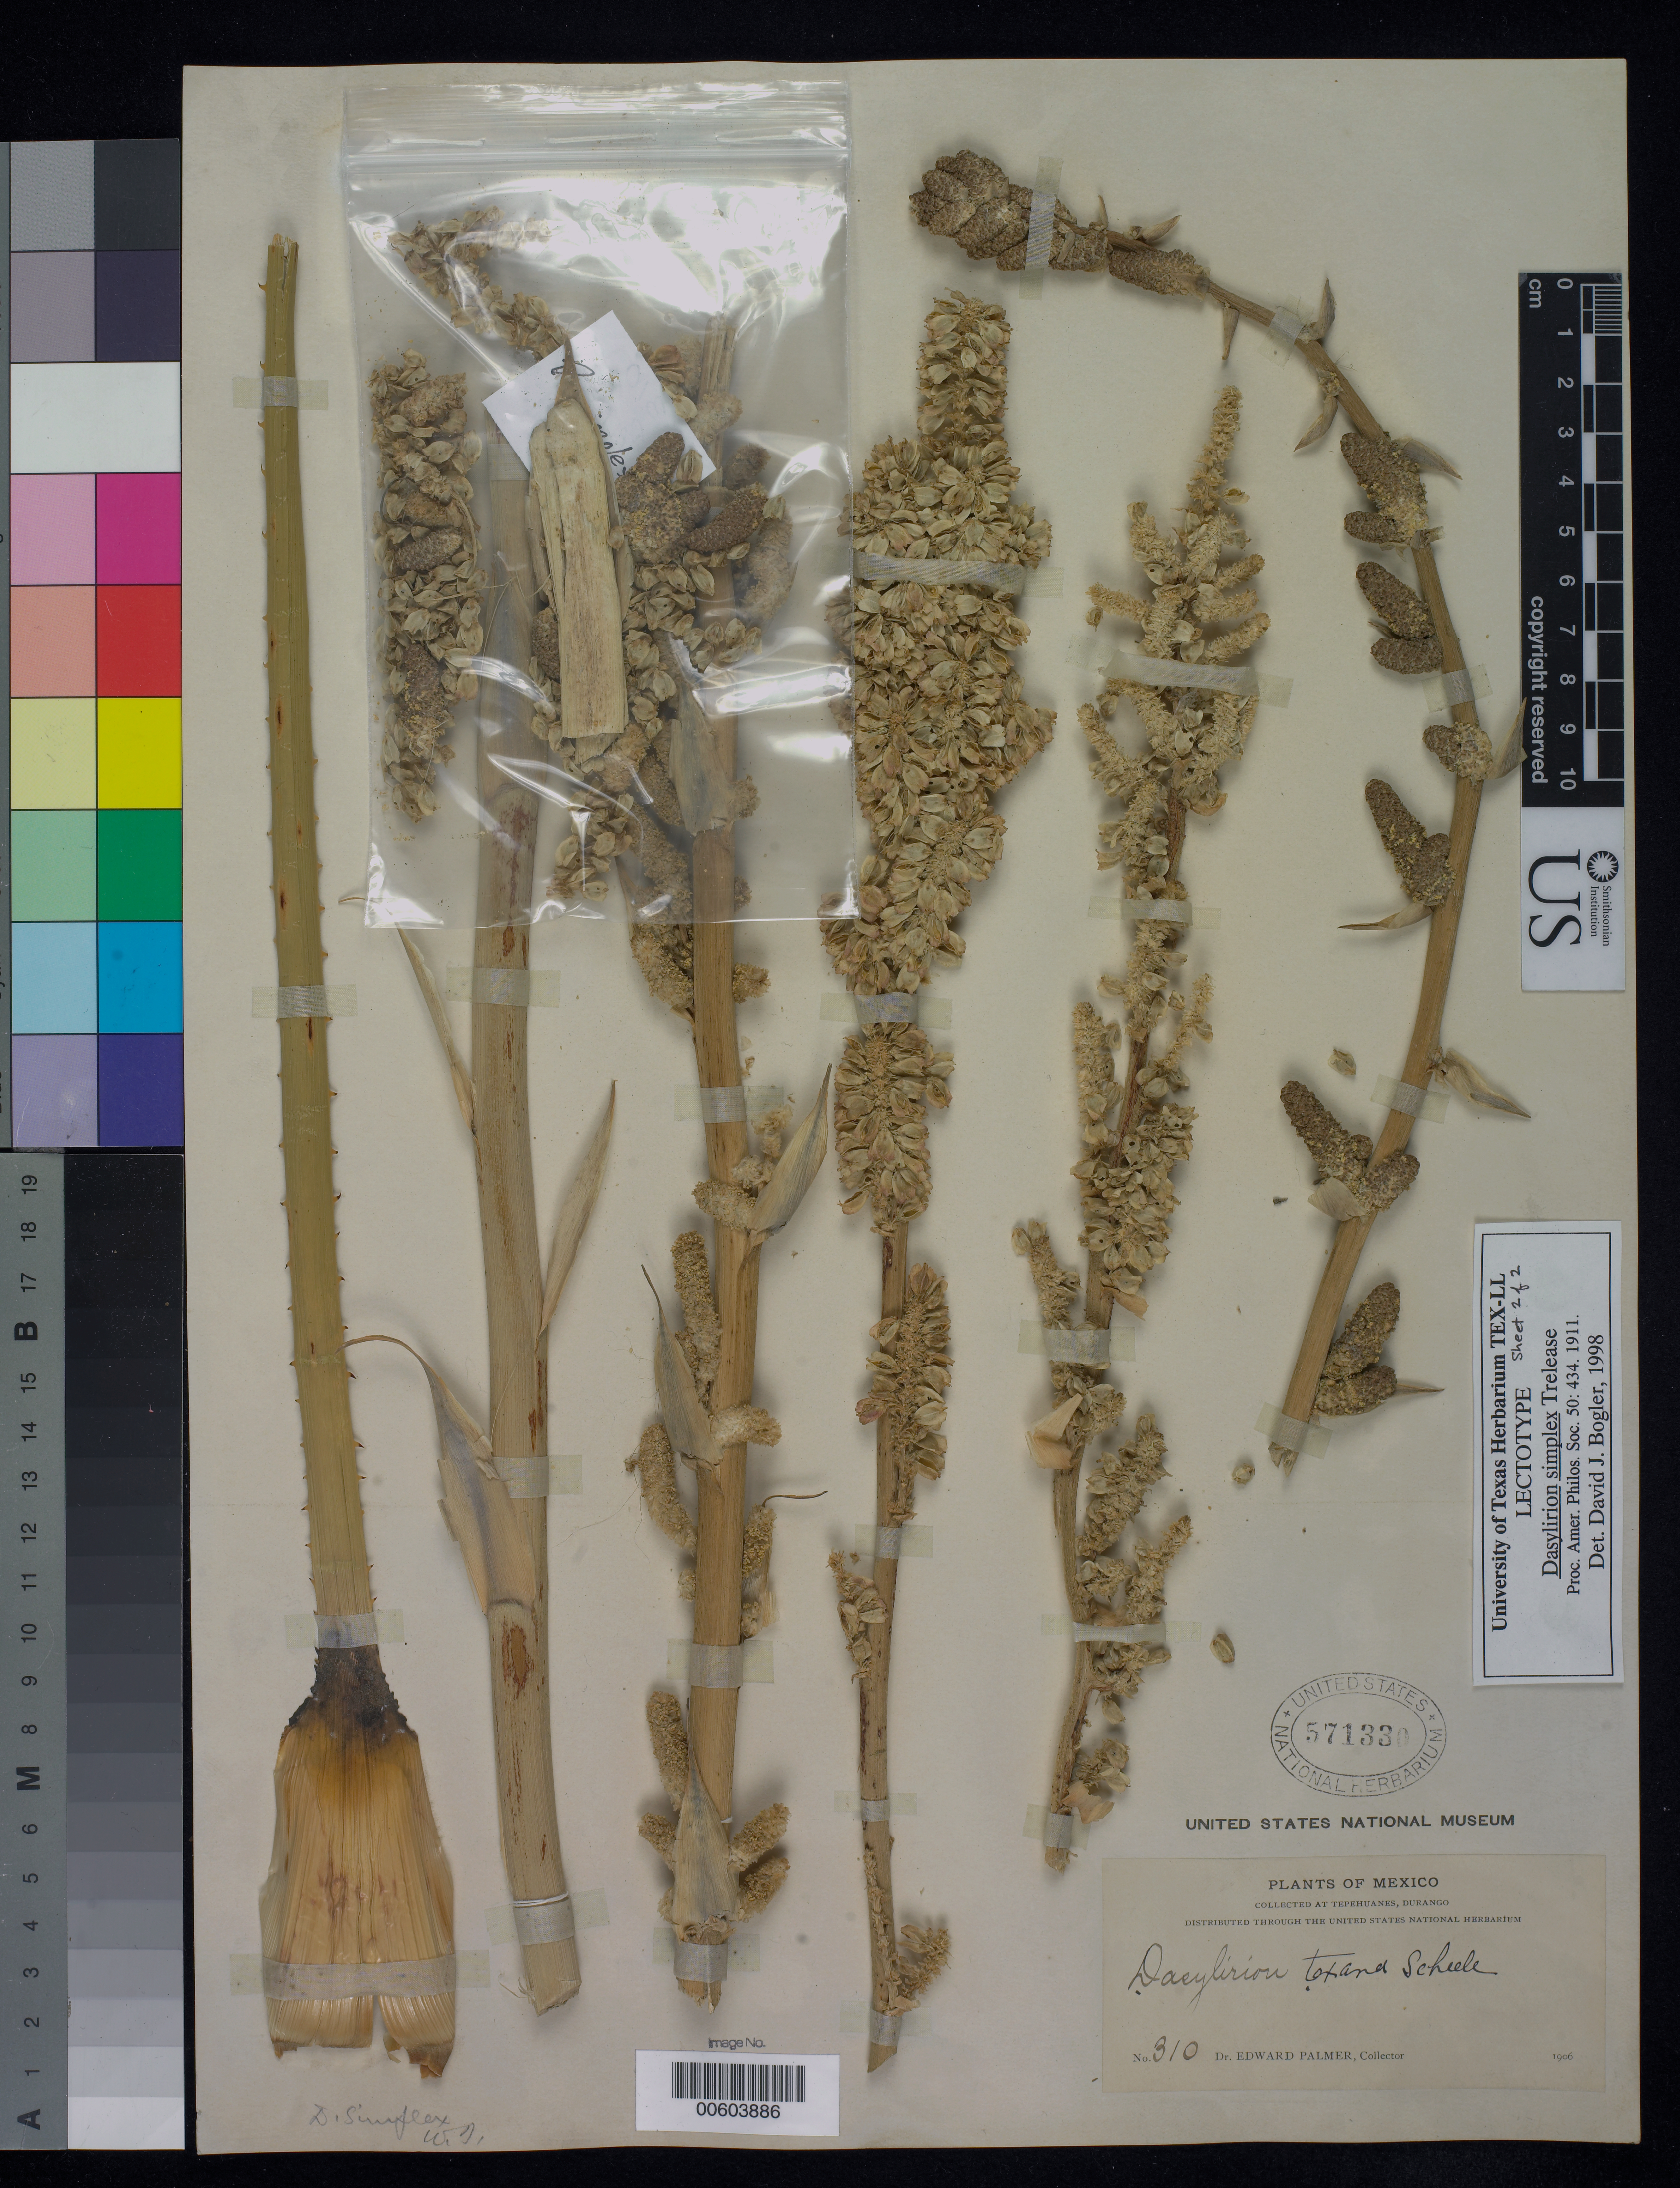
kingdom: Plantae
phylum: Tracheophyta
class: Liliopsida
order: Asparagales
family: Asparagaceae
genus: Dasylirion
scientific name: Dasylirion simplex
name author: Trel.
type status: Isotype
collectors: E. Palmer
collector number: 310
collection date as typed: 1906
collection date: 1906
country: Mexico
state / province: Durango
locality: Tepehuanes.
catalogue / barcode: US 571330